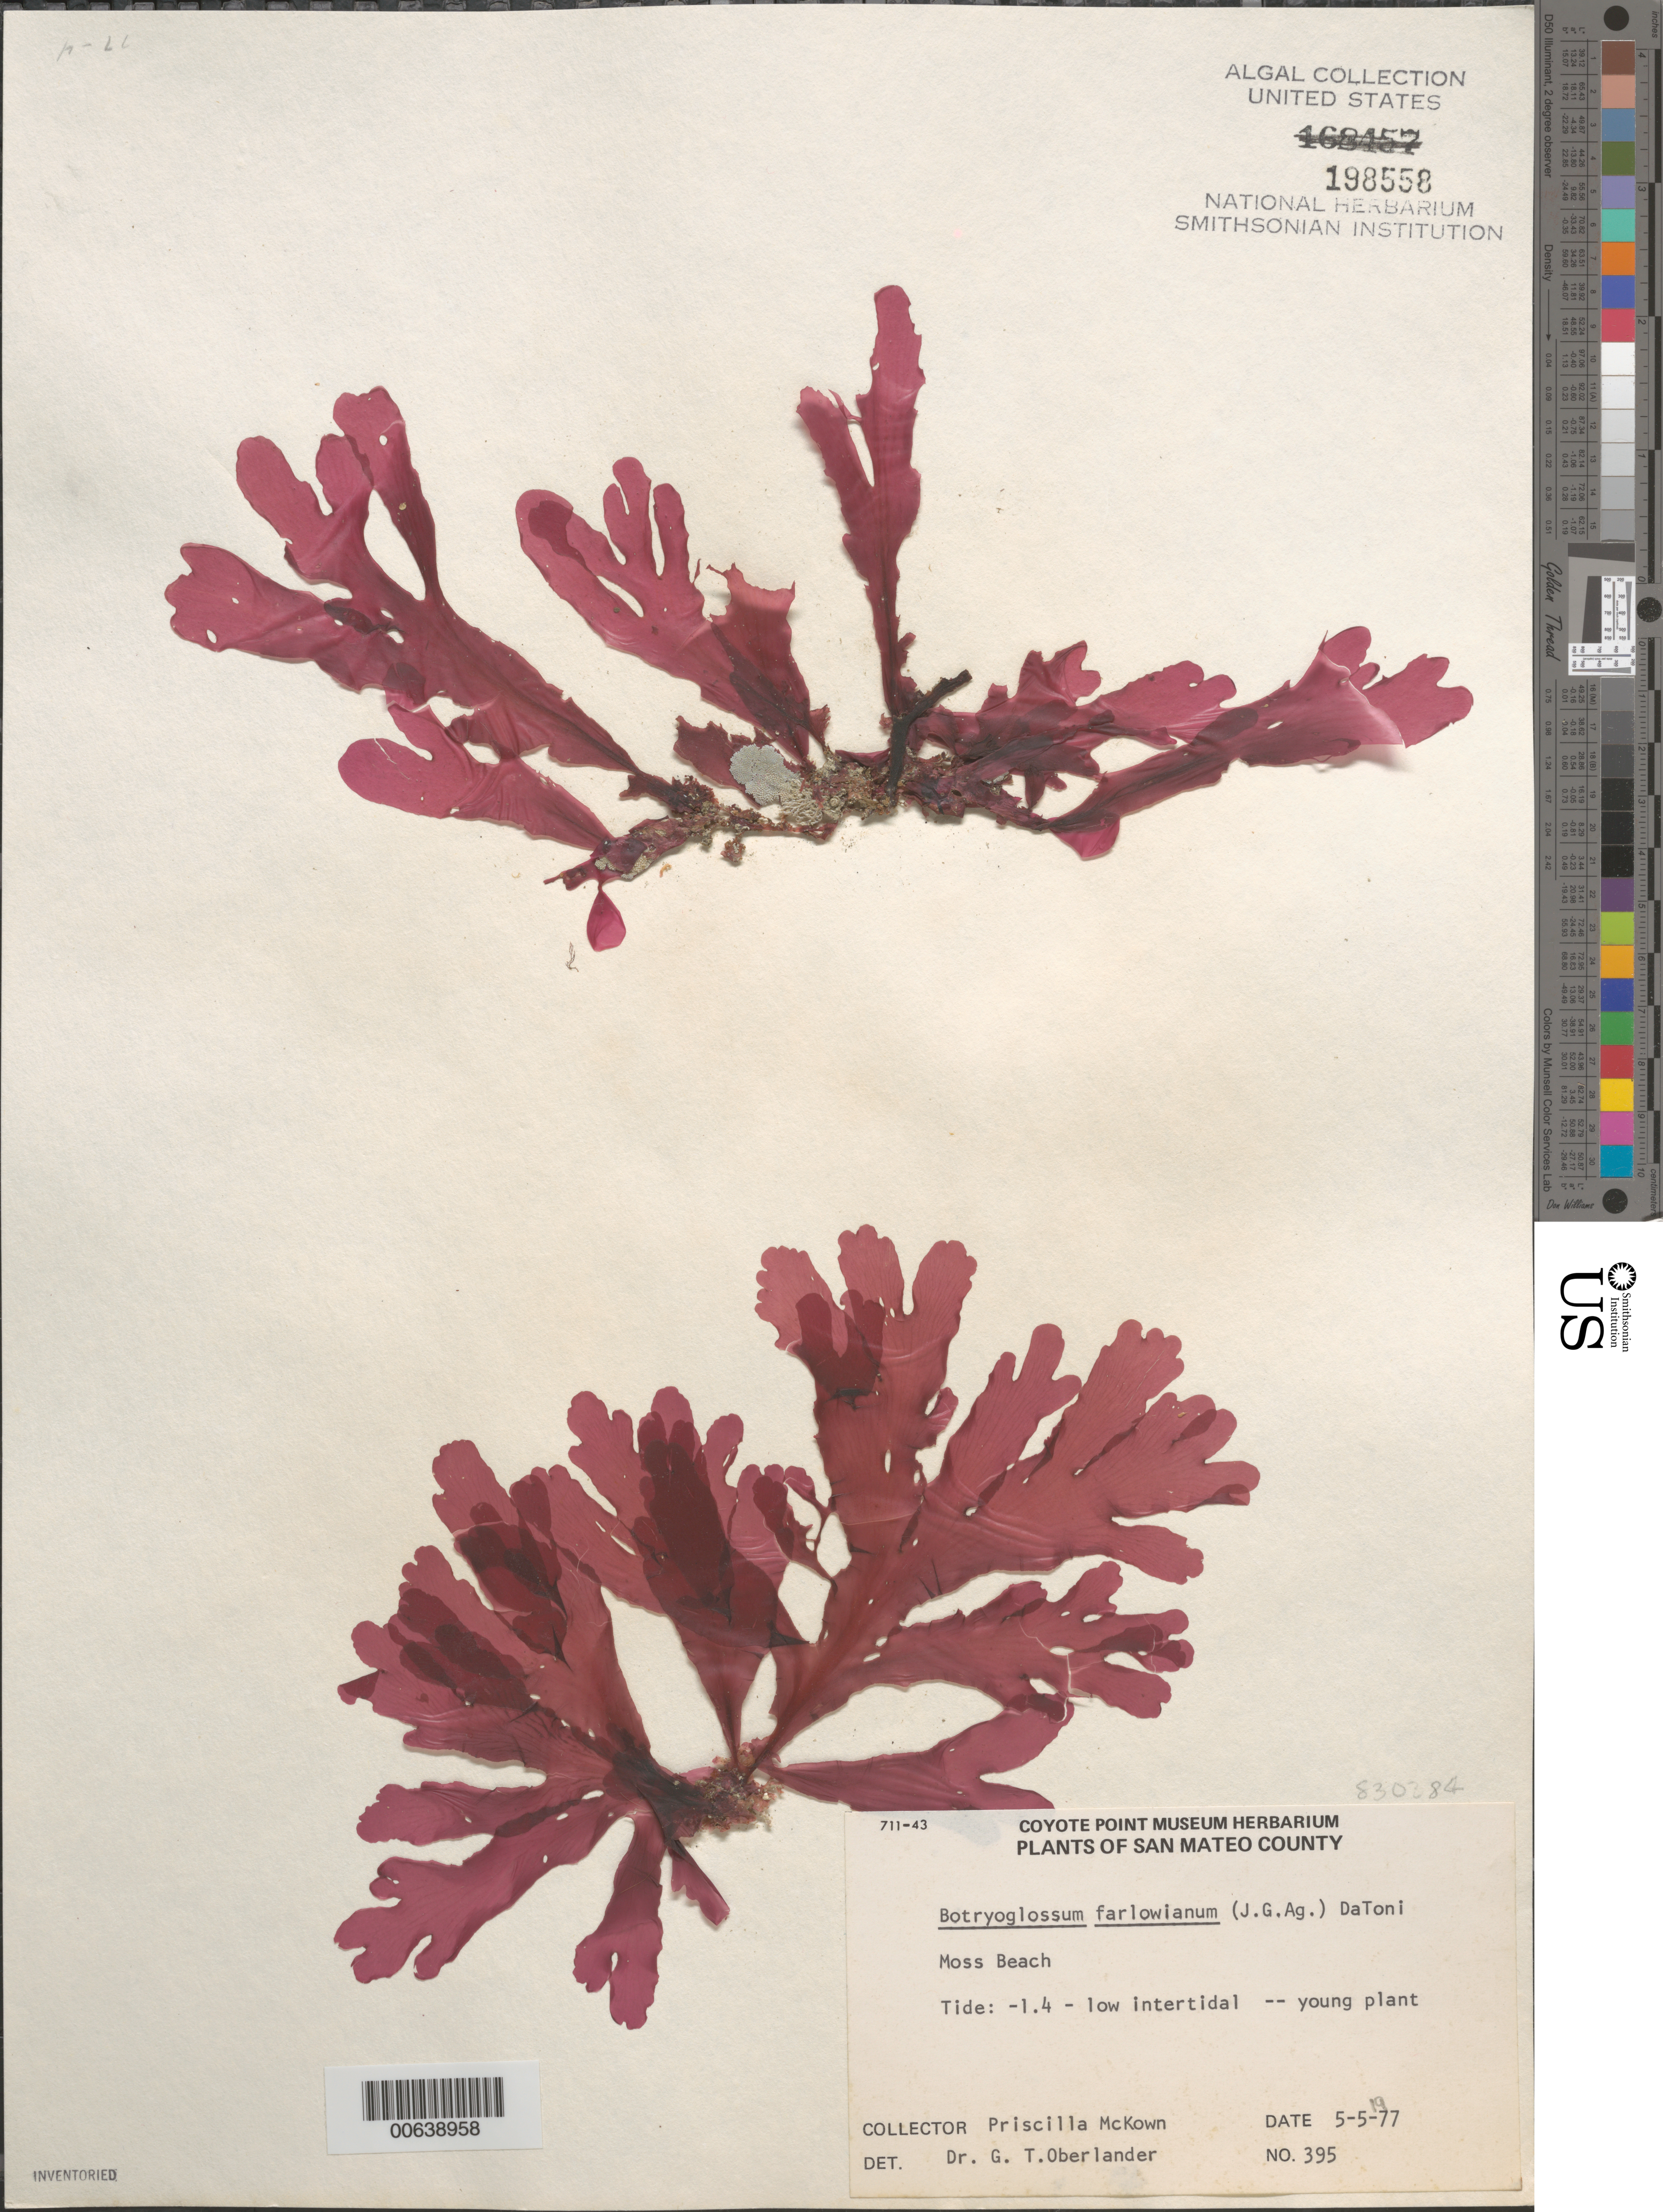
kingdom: Plantae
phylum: Rhodophyta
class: Florideophyceae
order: Ceramiales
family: Delesseriaceae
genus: Botryoglossum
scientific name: Botryoglossum farlowianum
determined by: Oberlander, G. T.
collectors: P. McKown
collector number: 395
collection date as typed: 05 May 1977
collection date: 1977-05-05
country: United States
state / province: California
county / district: San Mateo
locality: Moss Beach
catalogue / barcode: US 198558